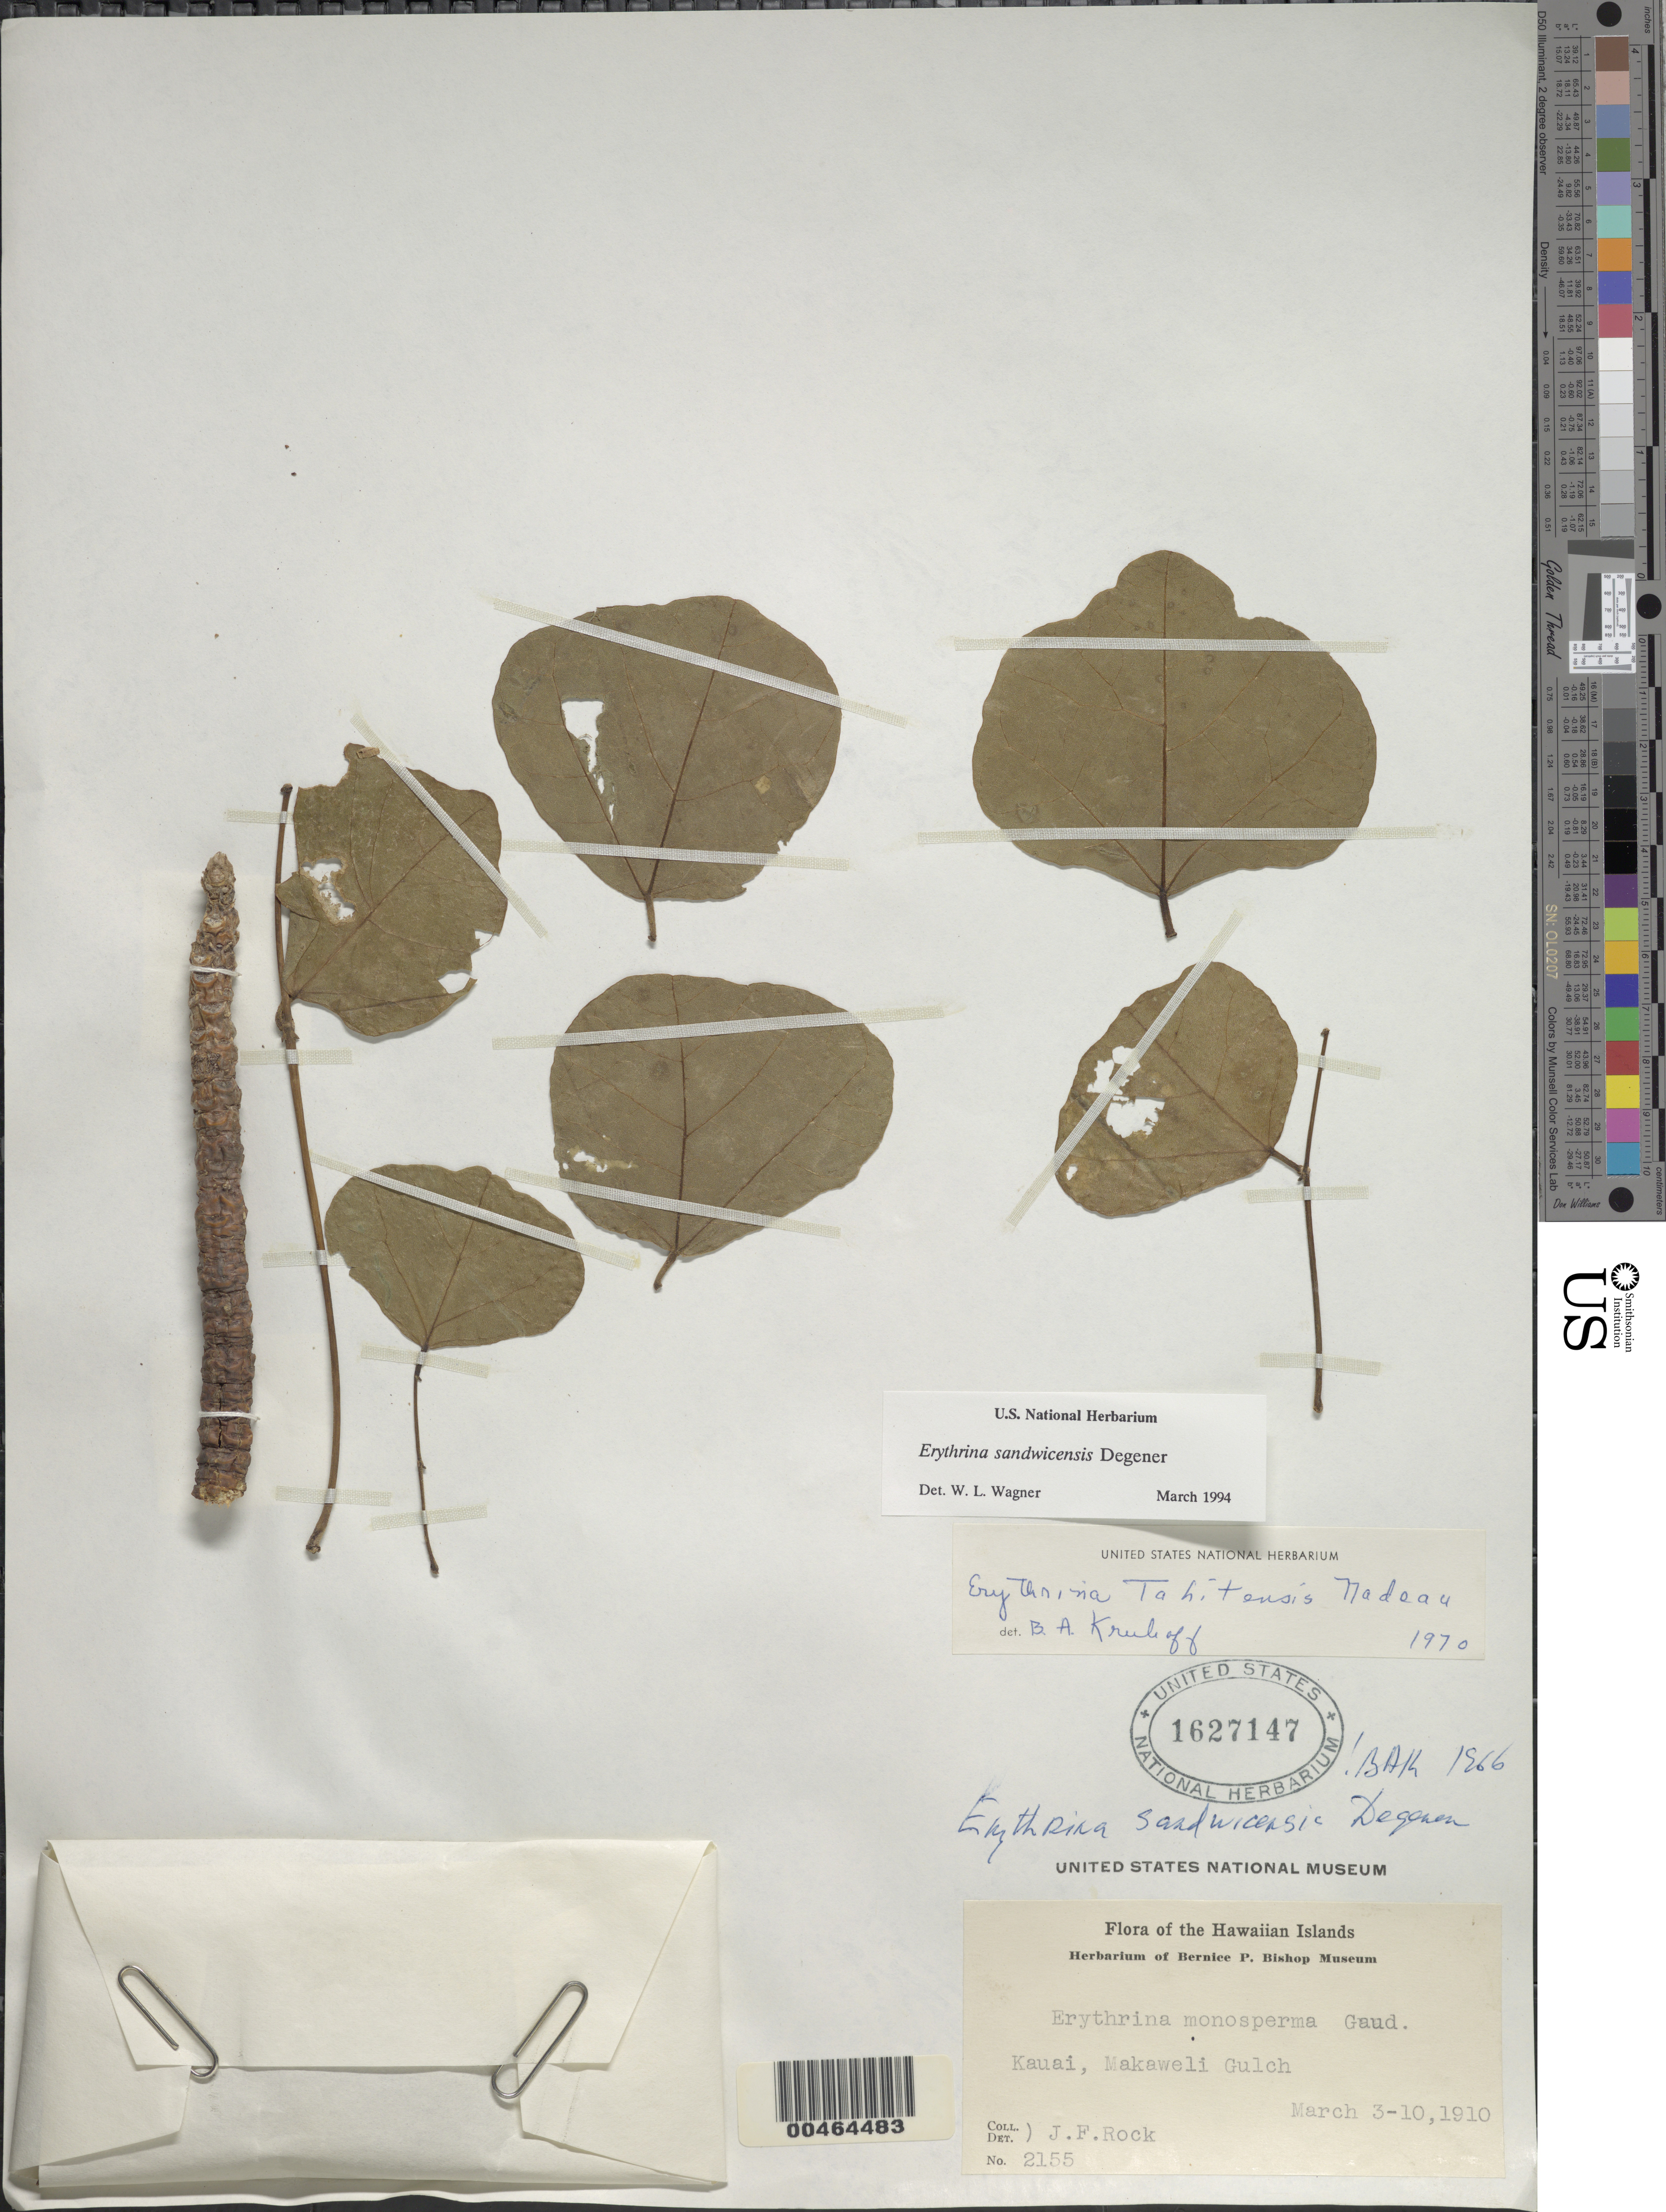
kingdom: Plantae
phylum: Tracheophyta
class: Magnoliopsida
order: Fabales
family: Fabaceae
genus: Erythrina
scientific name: Erythrina sandwicensis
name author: O. Deg.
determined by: Wagner, W. L., (BOT), Smithsonian Institution - National Museum of Natural History (UNITED STATES)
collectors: J. F. Rock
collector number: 2155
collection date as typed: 3 Mar 1910 to 10 Mar 1910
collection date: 1910-03-03/1910-03-10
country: United States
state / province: Hawaii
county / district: Kauai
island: Kaua'i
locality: Makaweli Gulch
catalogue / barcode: US 1627147